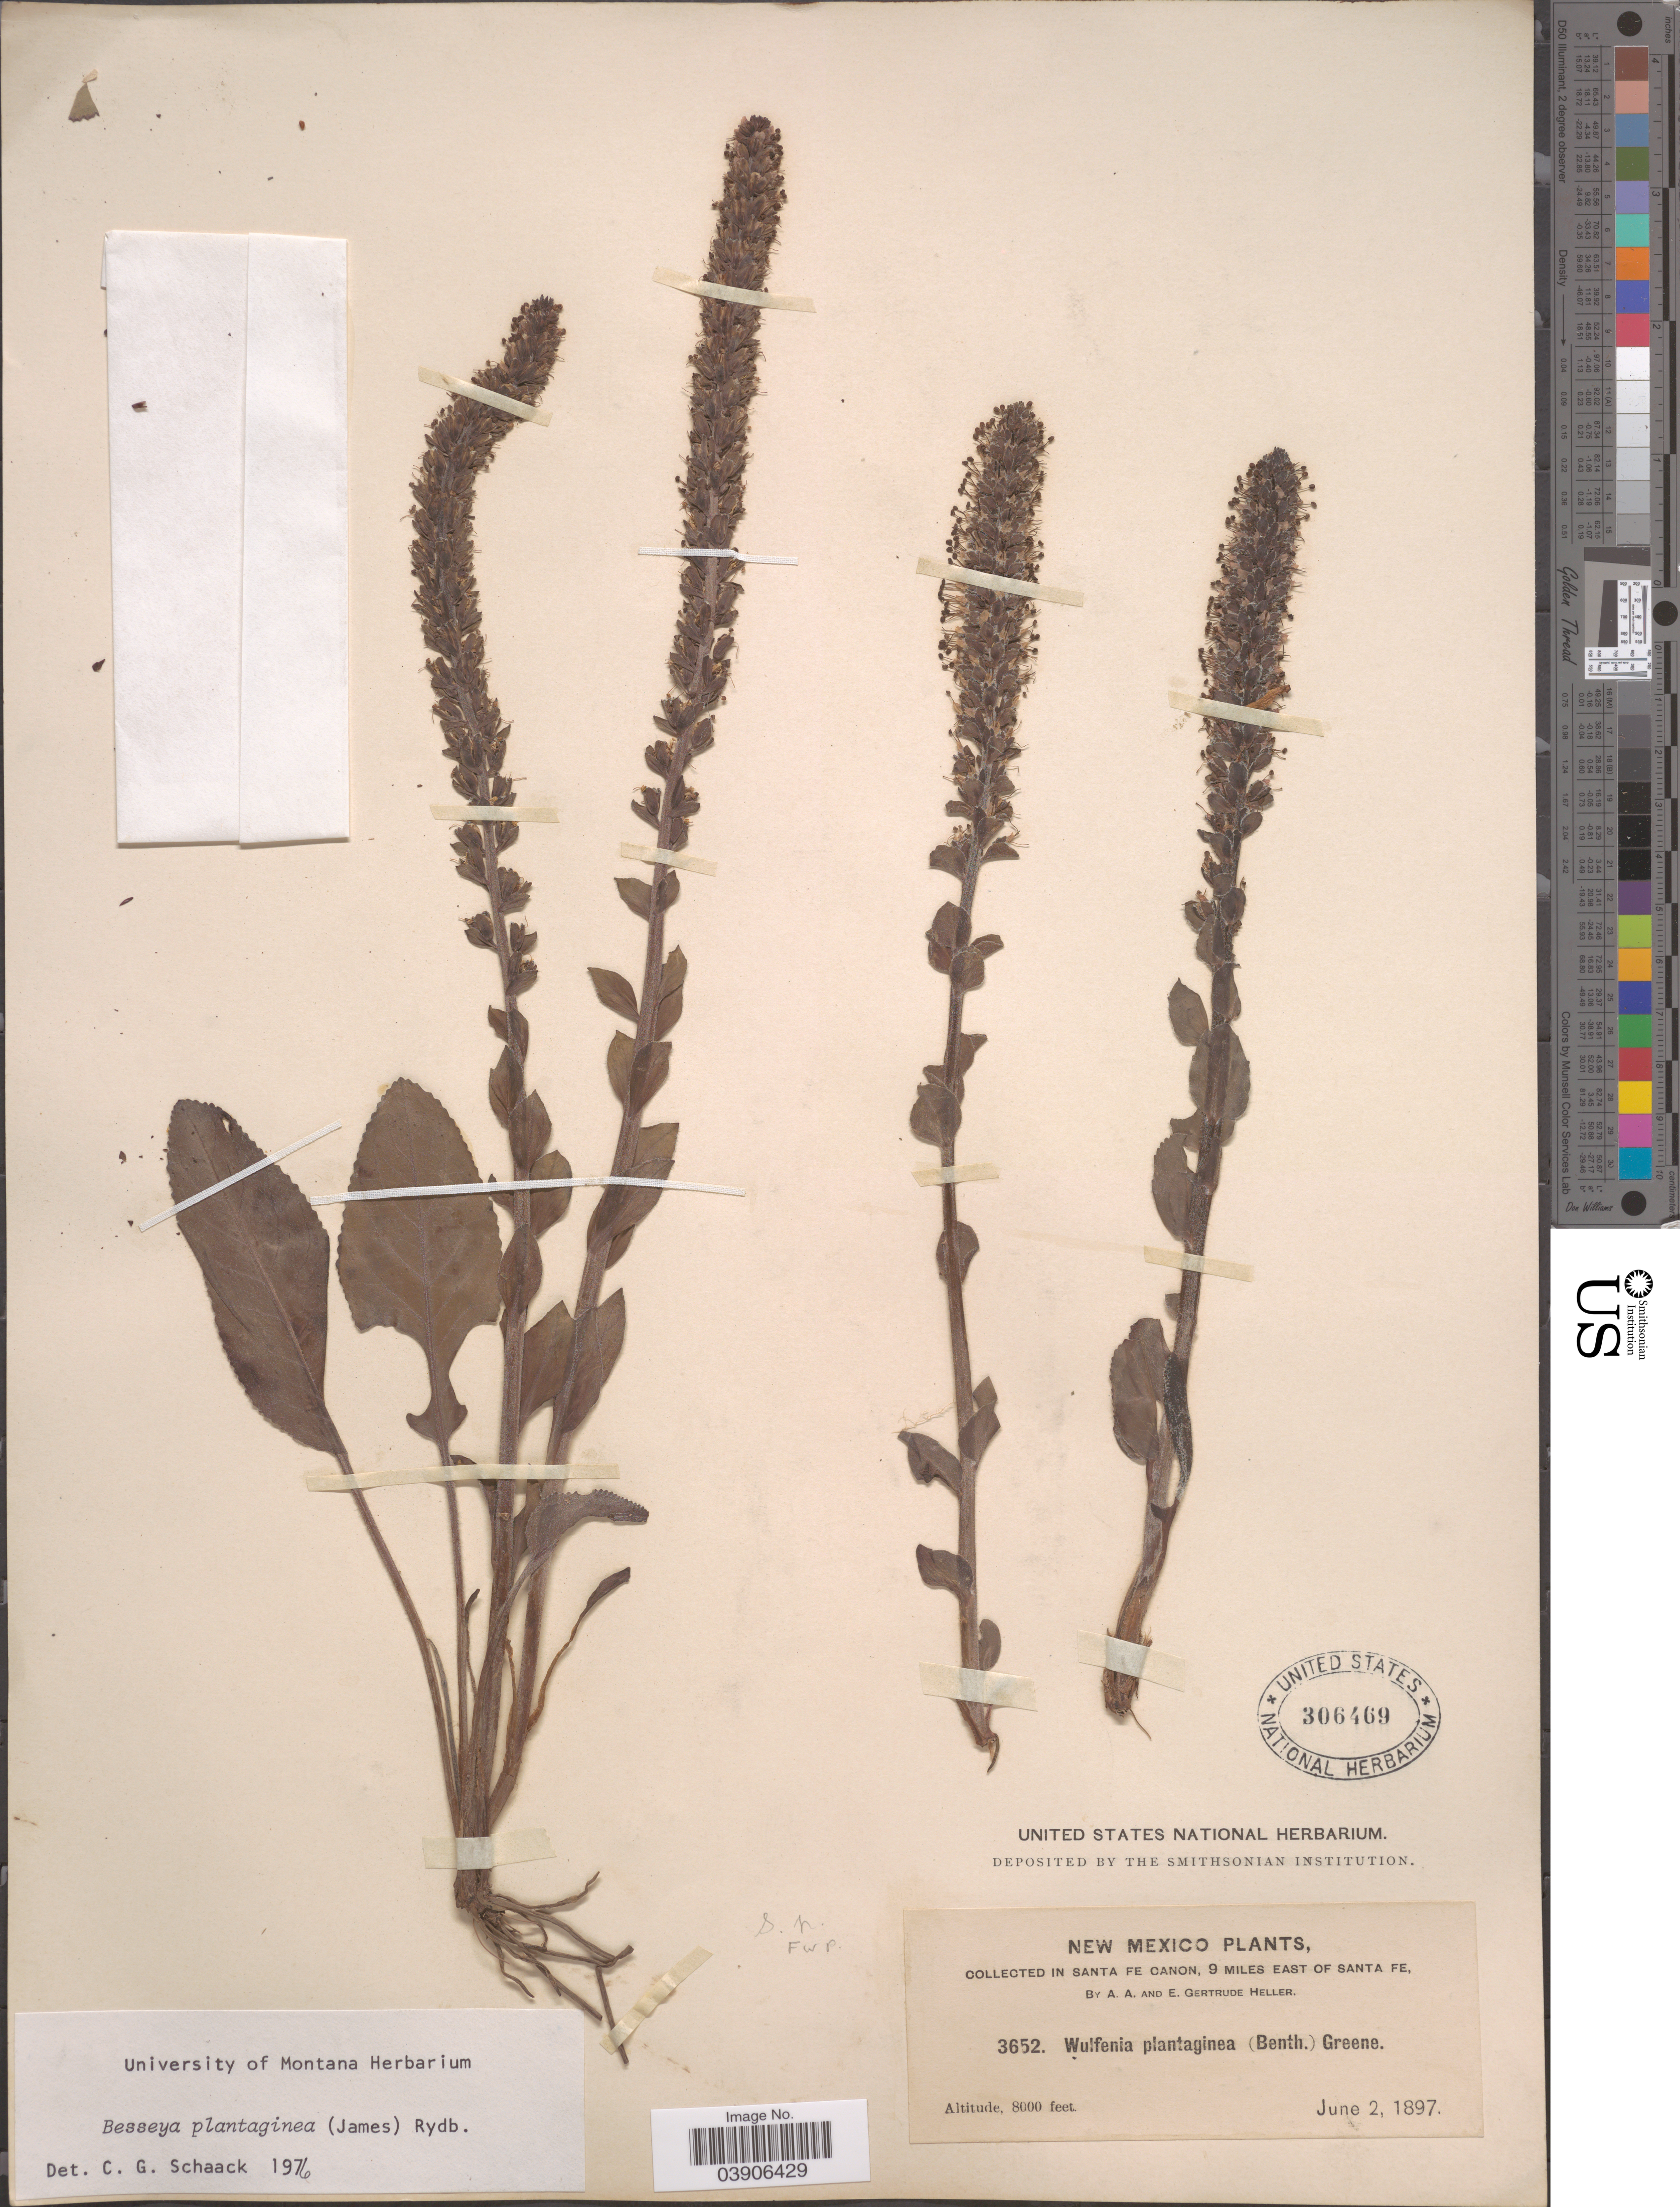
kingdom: Plantae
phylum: Tracheophyta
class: Magnoliopsida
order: Lamiales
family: Plantaginaceae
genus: Synthyris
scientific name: Synthyris plantaginea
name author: (E. James) Benth.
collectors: A. A. Heller & E. G. Heller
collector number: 3652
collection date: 1897-06-02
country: United States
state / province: New Mexico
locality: In Santa Fe Canon, 9 miles east of Santa Fe.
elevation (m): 2438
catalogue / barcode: US 306469